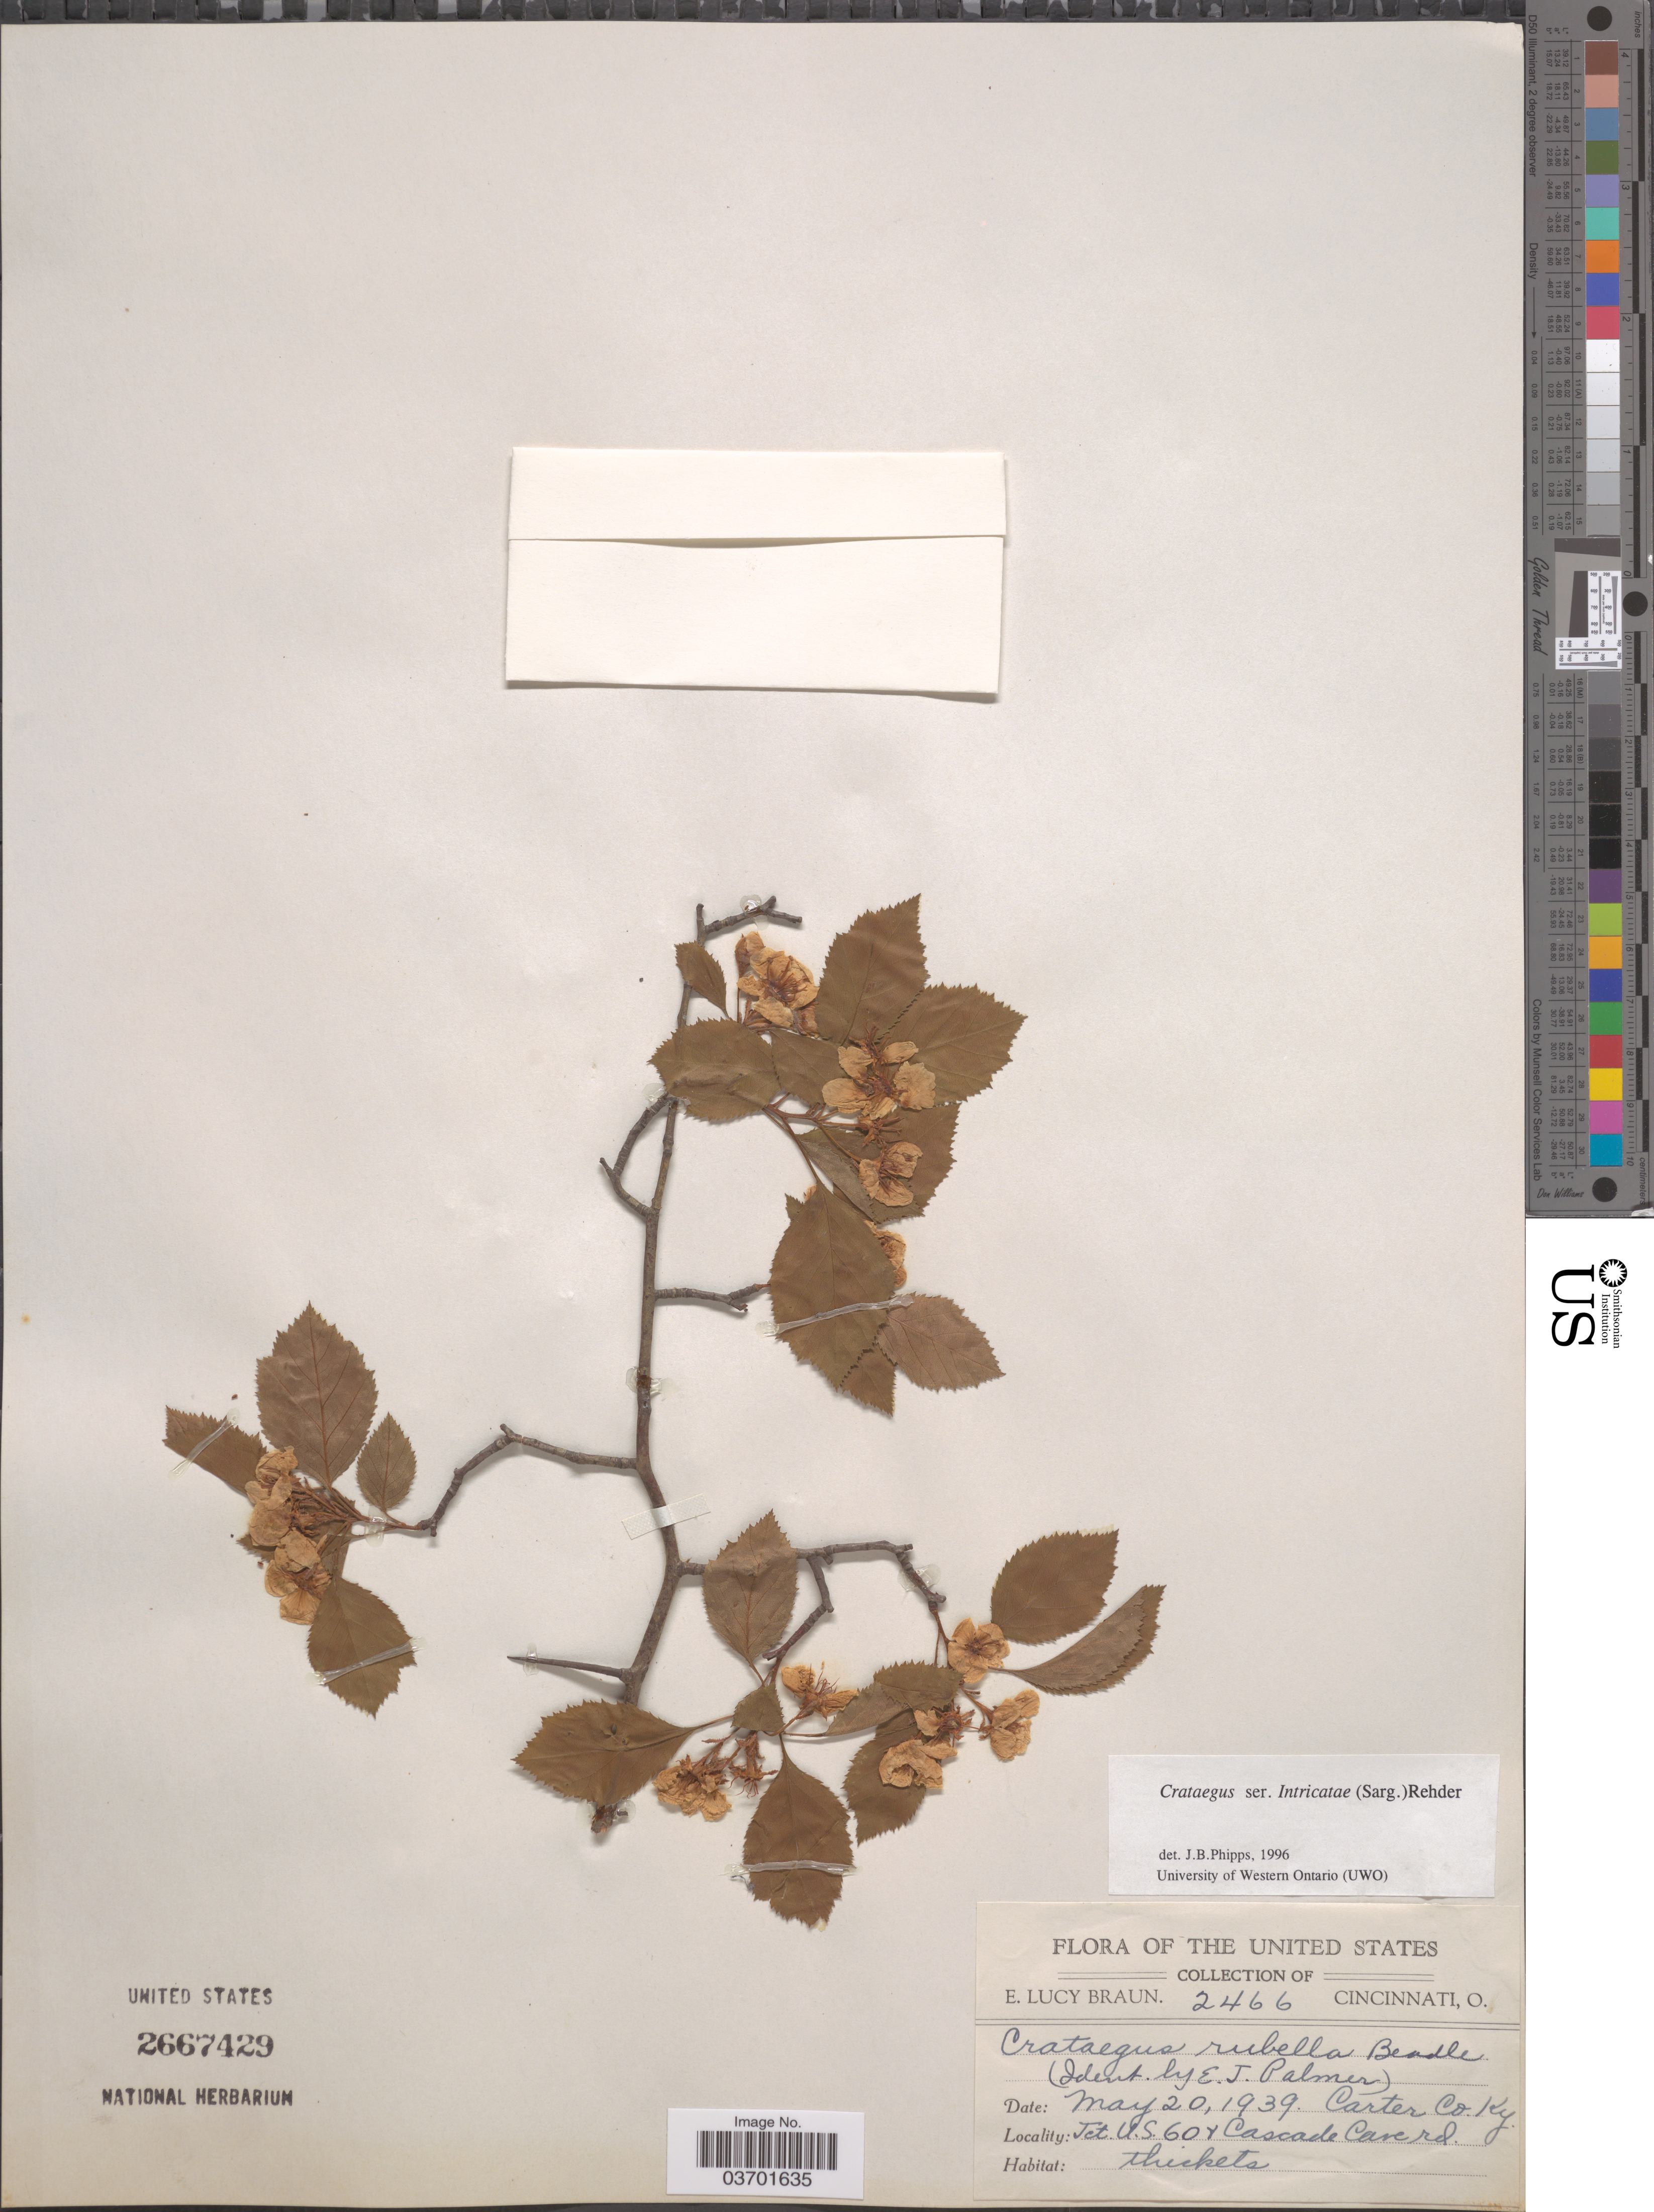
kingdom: Plantae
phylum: Tracheophyta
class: Magnoliopsida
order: Rosales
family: Rosaceae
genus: Crataegus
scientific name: Crataegus rubella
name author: Beadle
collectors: E. L. Braun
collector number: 2466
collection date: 1939-05-20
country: United States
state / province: Kentucky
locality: Carter Co. Jct. U.S. 60 & Cascade Cave rd.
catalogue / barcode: US 2667429